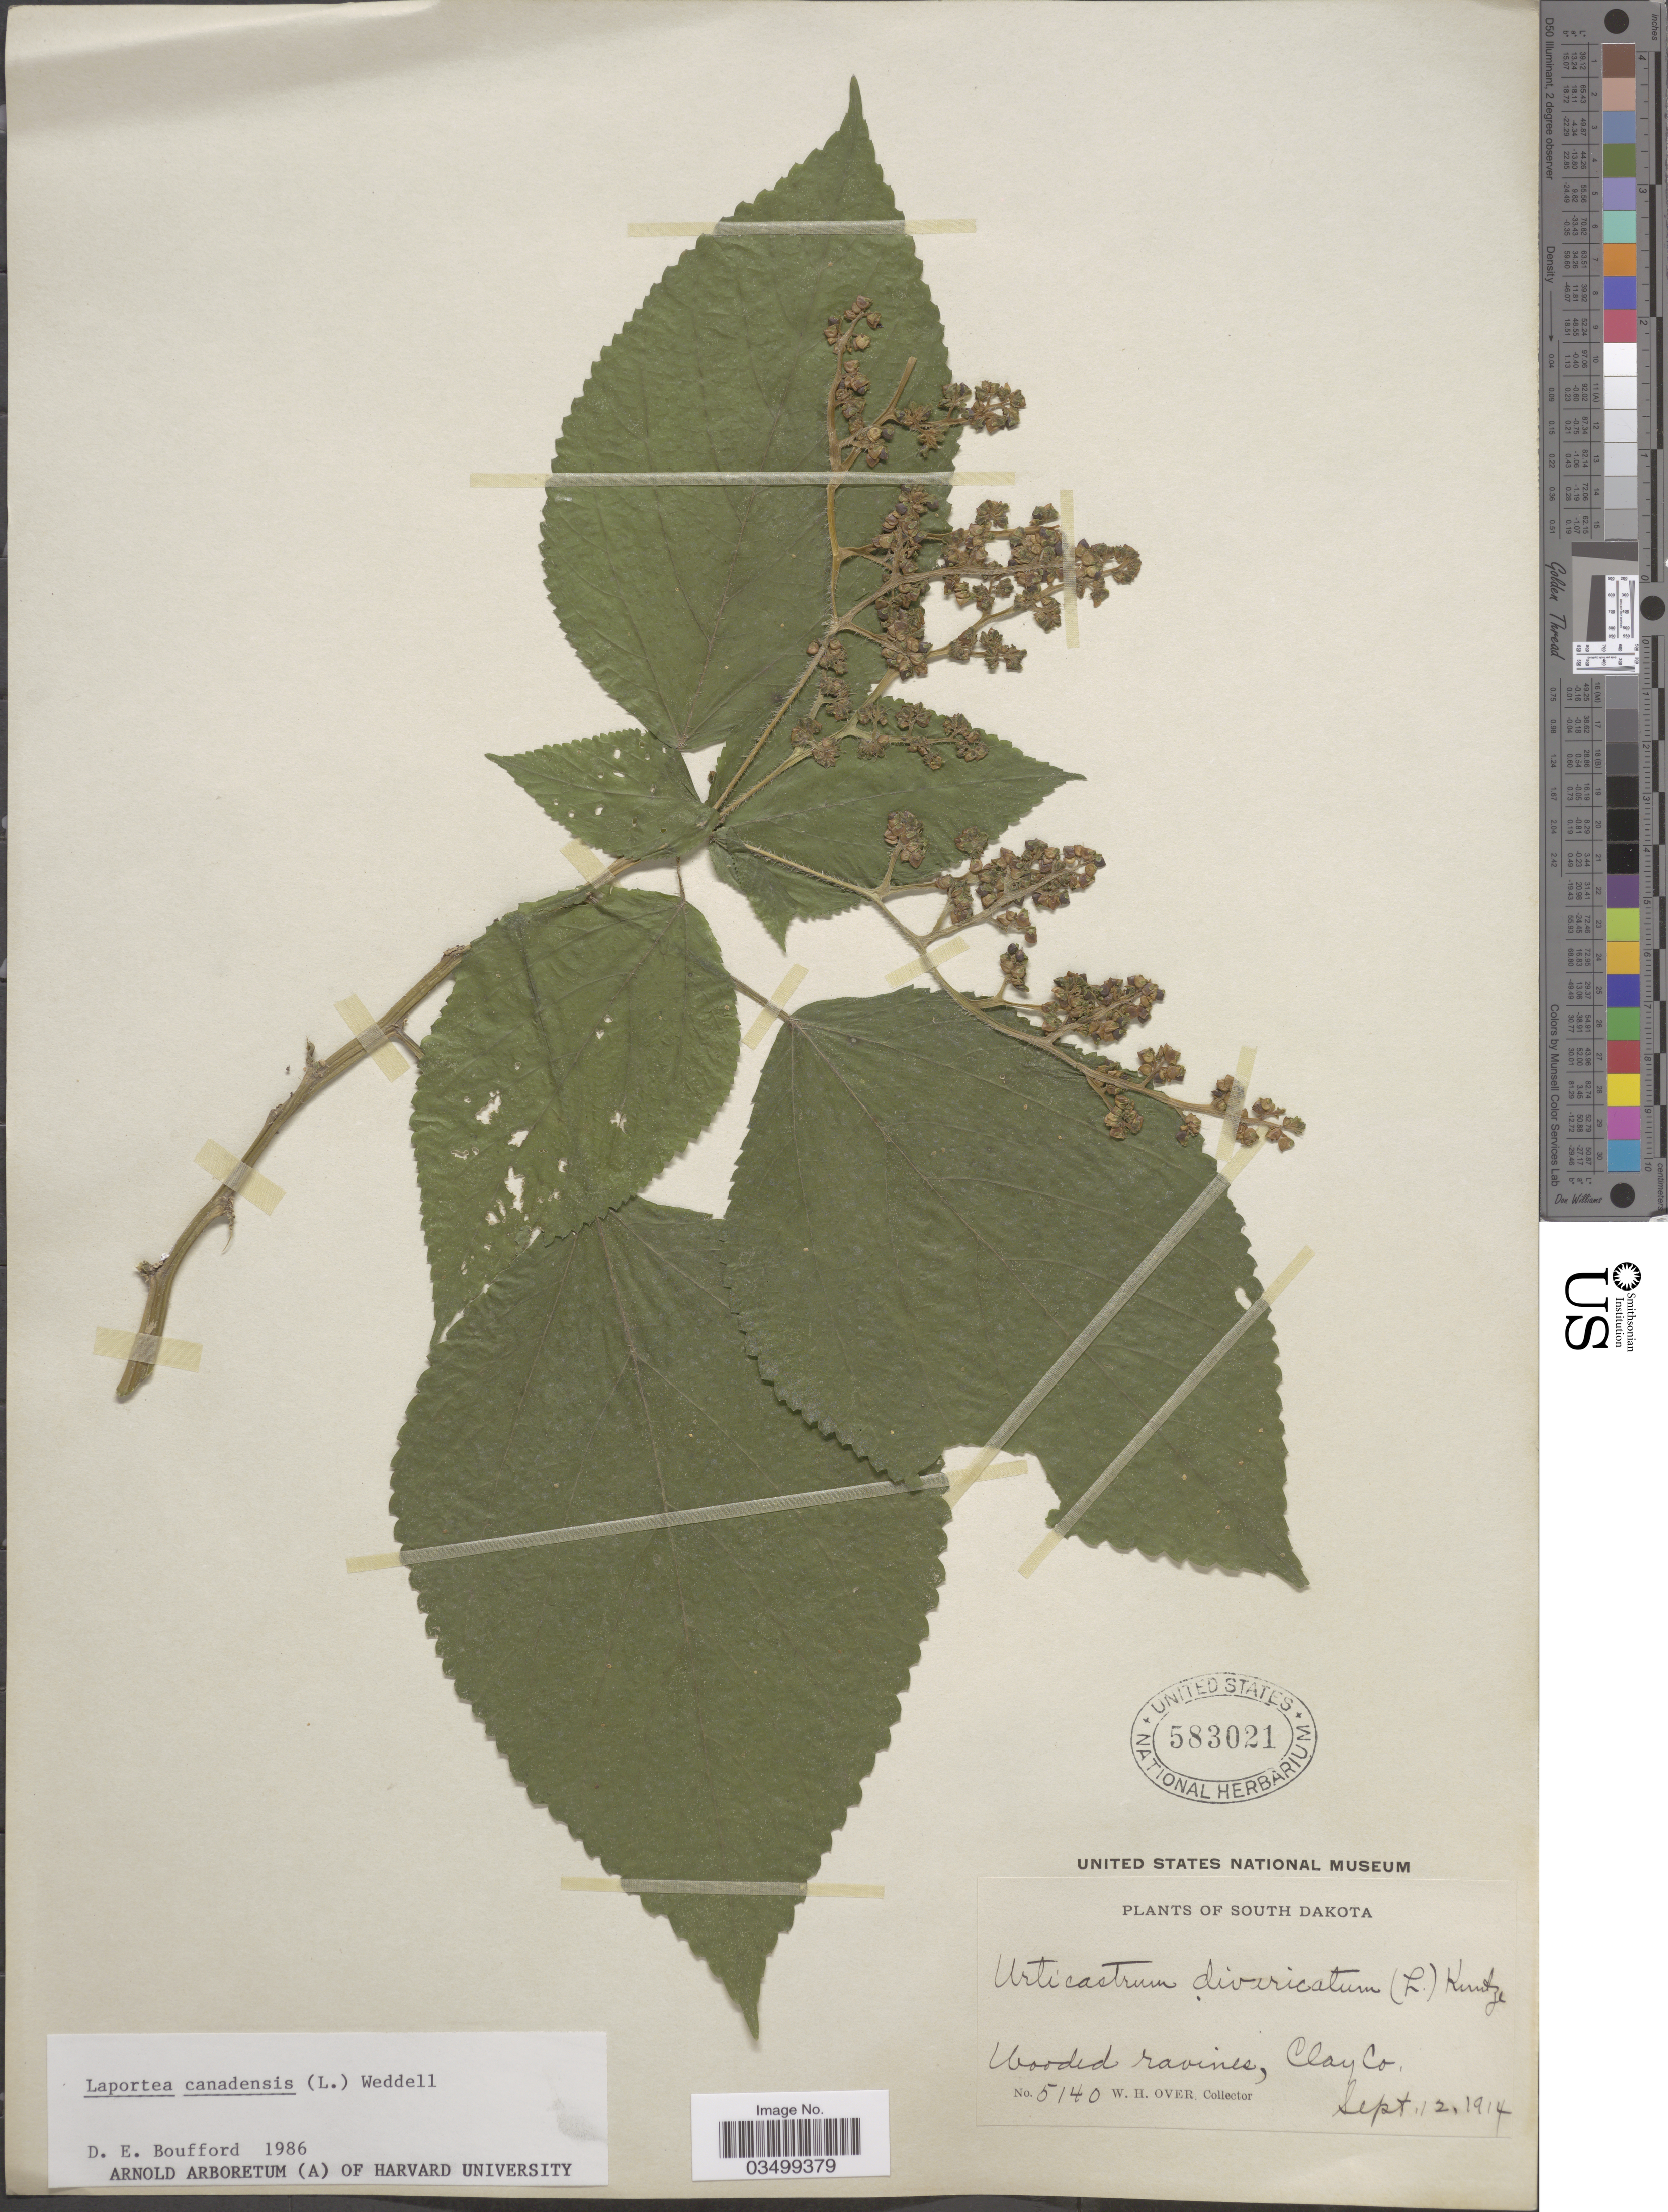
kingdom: Plantae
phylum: Tracheophyta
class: Magnoliopsida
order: Rosales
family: Urticaceae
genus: Laportea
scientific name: Laportea canadensis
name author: (L.) Wedd.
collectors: W. Over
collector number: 5140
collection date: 1914-09-12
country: United States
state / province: South Dakota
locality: Wooded ravines, Clay Co.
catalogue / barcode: US 583021